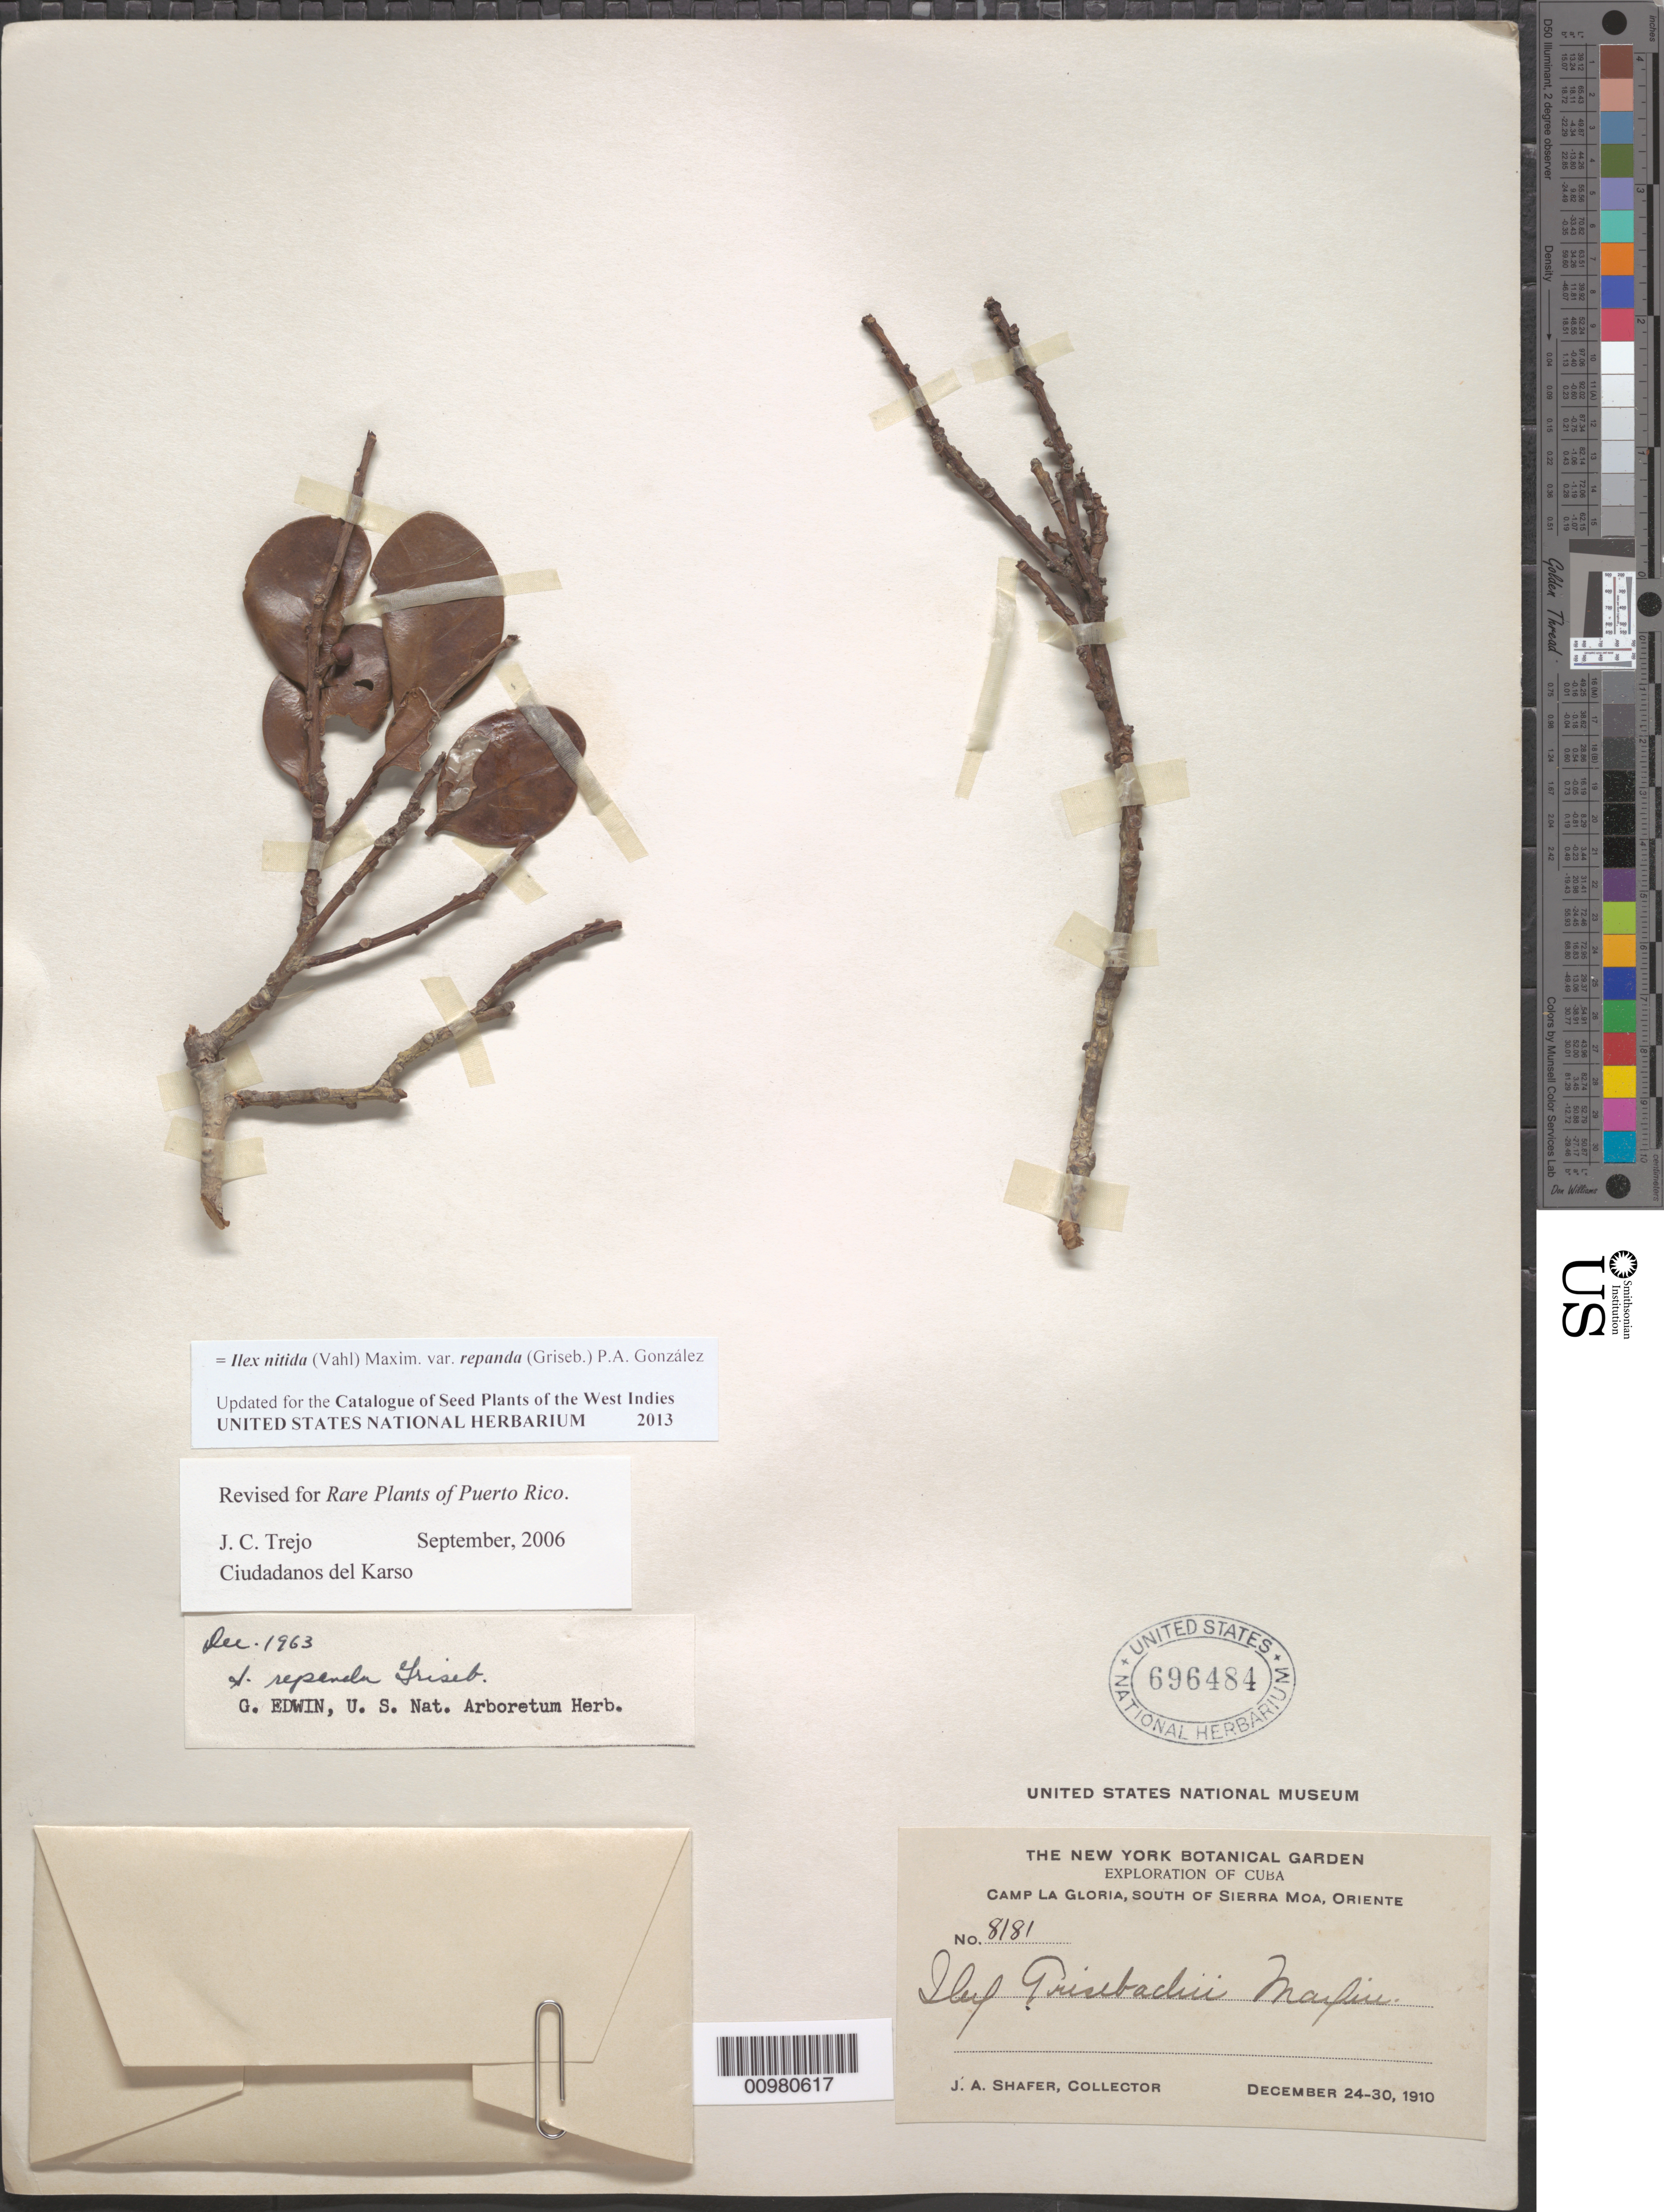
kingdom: Plantae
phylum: Tracheophyta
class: Magnoliopsida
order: Aquifoliales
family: Aquifoliaceae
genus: Ilex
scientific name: Ilex nitida var. repanda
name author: (Griseb.) P. A. González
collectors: J. A. Shafer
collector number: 8181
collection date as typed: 24 Dec 1910 to 30 Dec 1910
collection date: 1910-12-24/1910-12-30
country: Cuba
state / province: Holguín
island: Cuba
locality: Camp La Gloria, south of Sierra Moa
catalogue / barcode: US 696484